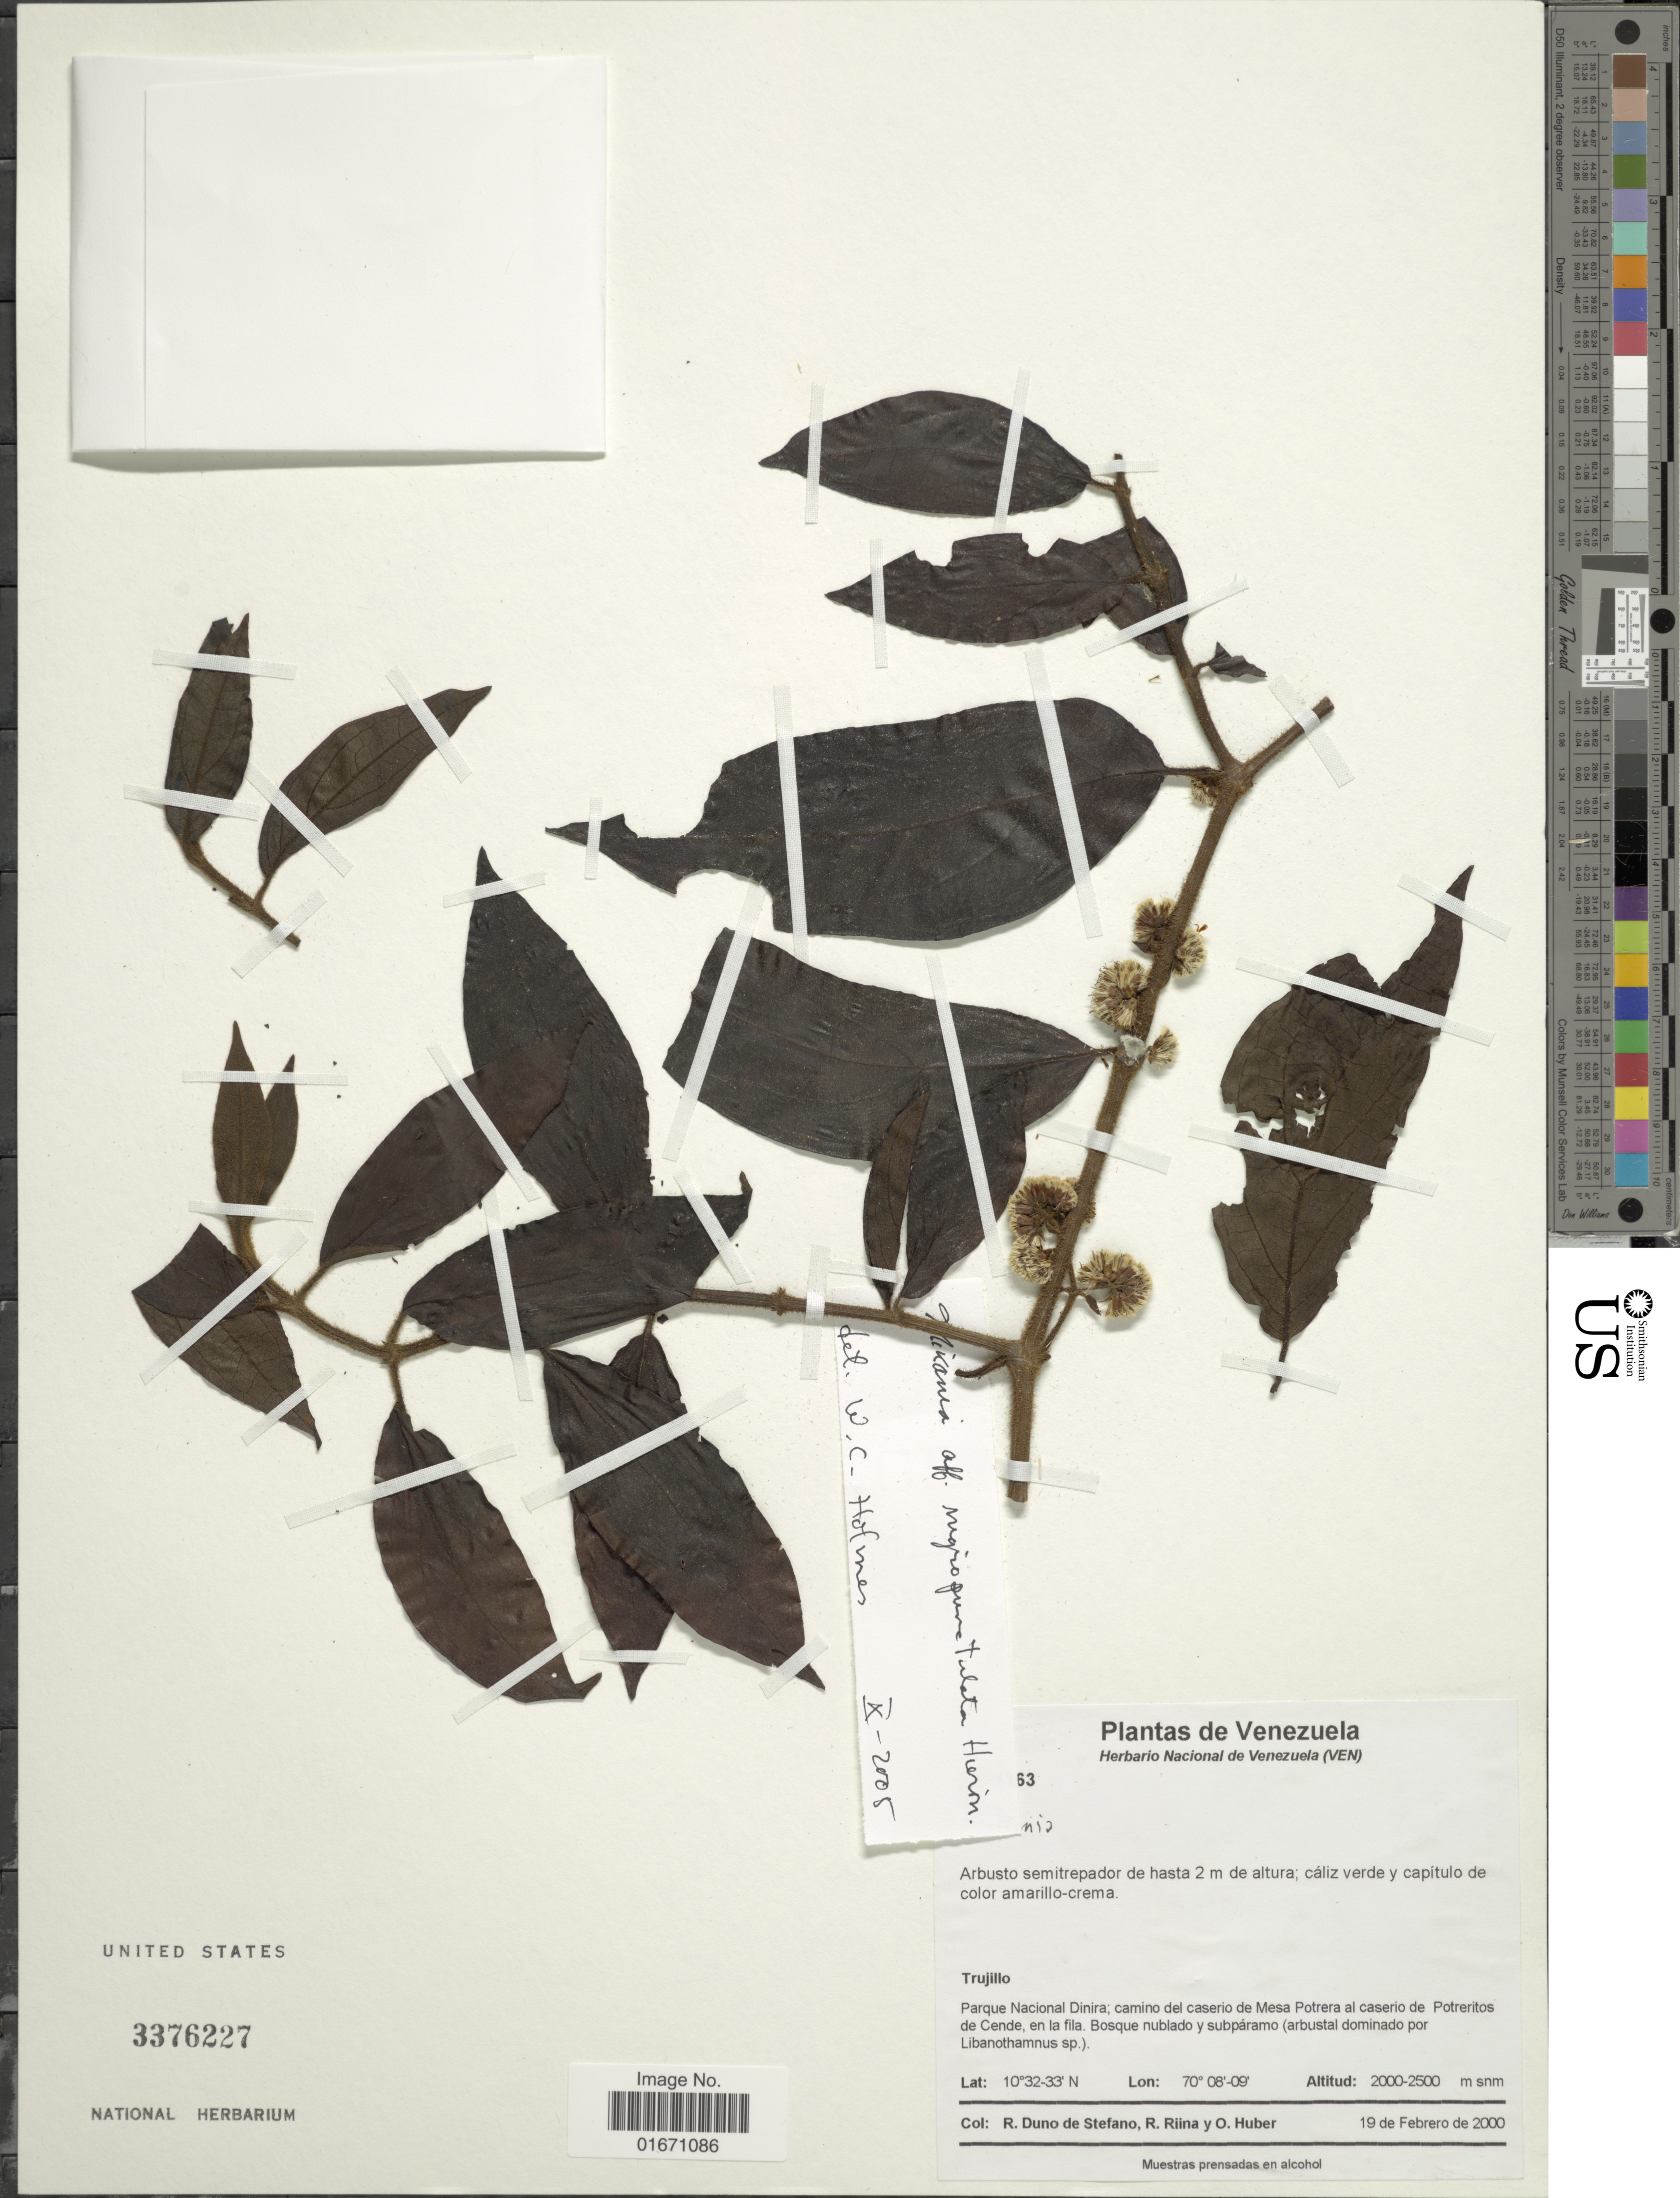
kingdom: Plantae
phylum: Tracheophyta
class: Magnoliopsida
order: Asterales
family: Asteraceae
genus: Mikania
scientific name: Mikania nigropunctulata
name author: Hieron.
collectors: R. Duno de Stefano, R. Riina & O. Huber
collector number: !63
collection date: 2000-02-19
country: Venezuela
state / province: Trujillo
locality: Parque Nacional Dinira, camino del caserio de Mesa Potrera al caserio de Potreritos de Cende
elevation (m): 2000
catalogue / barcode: US 3376227